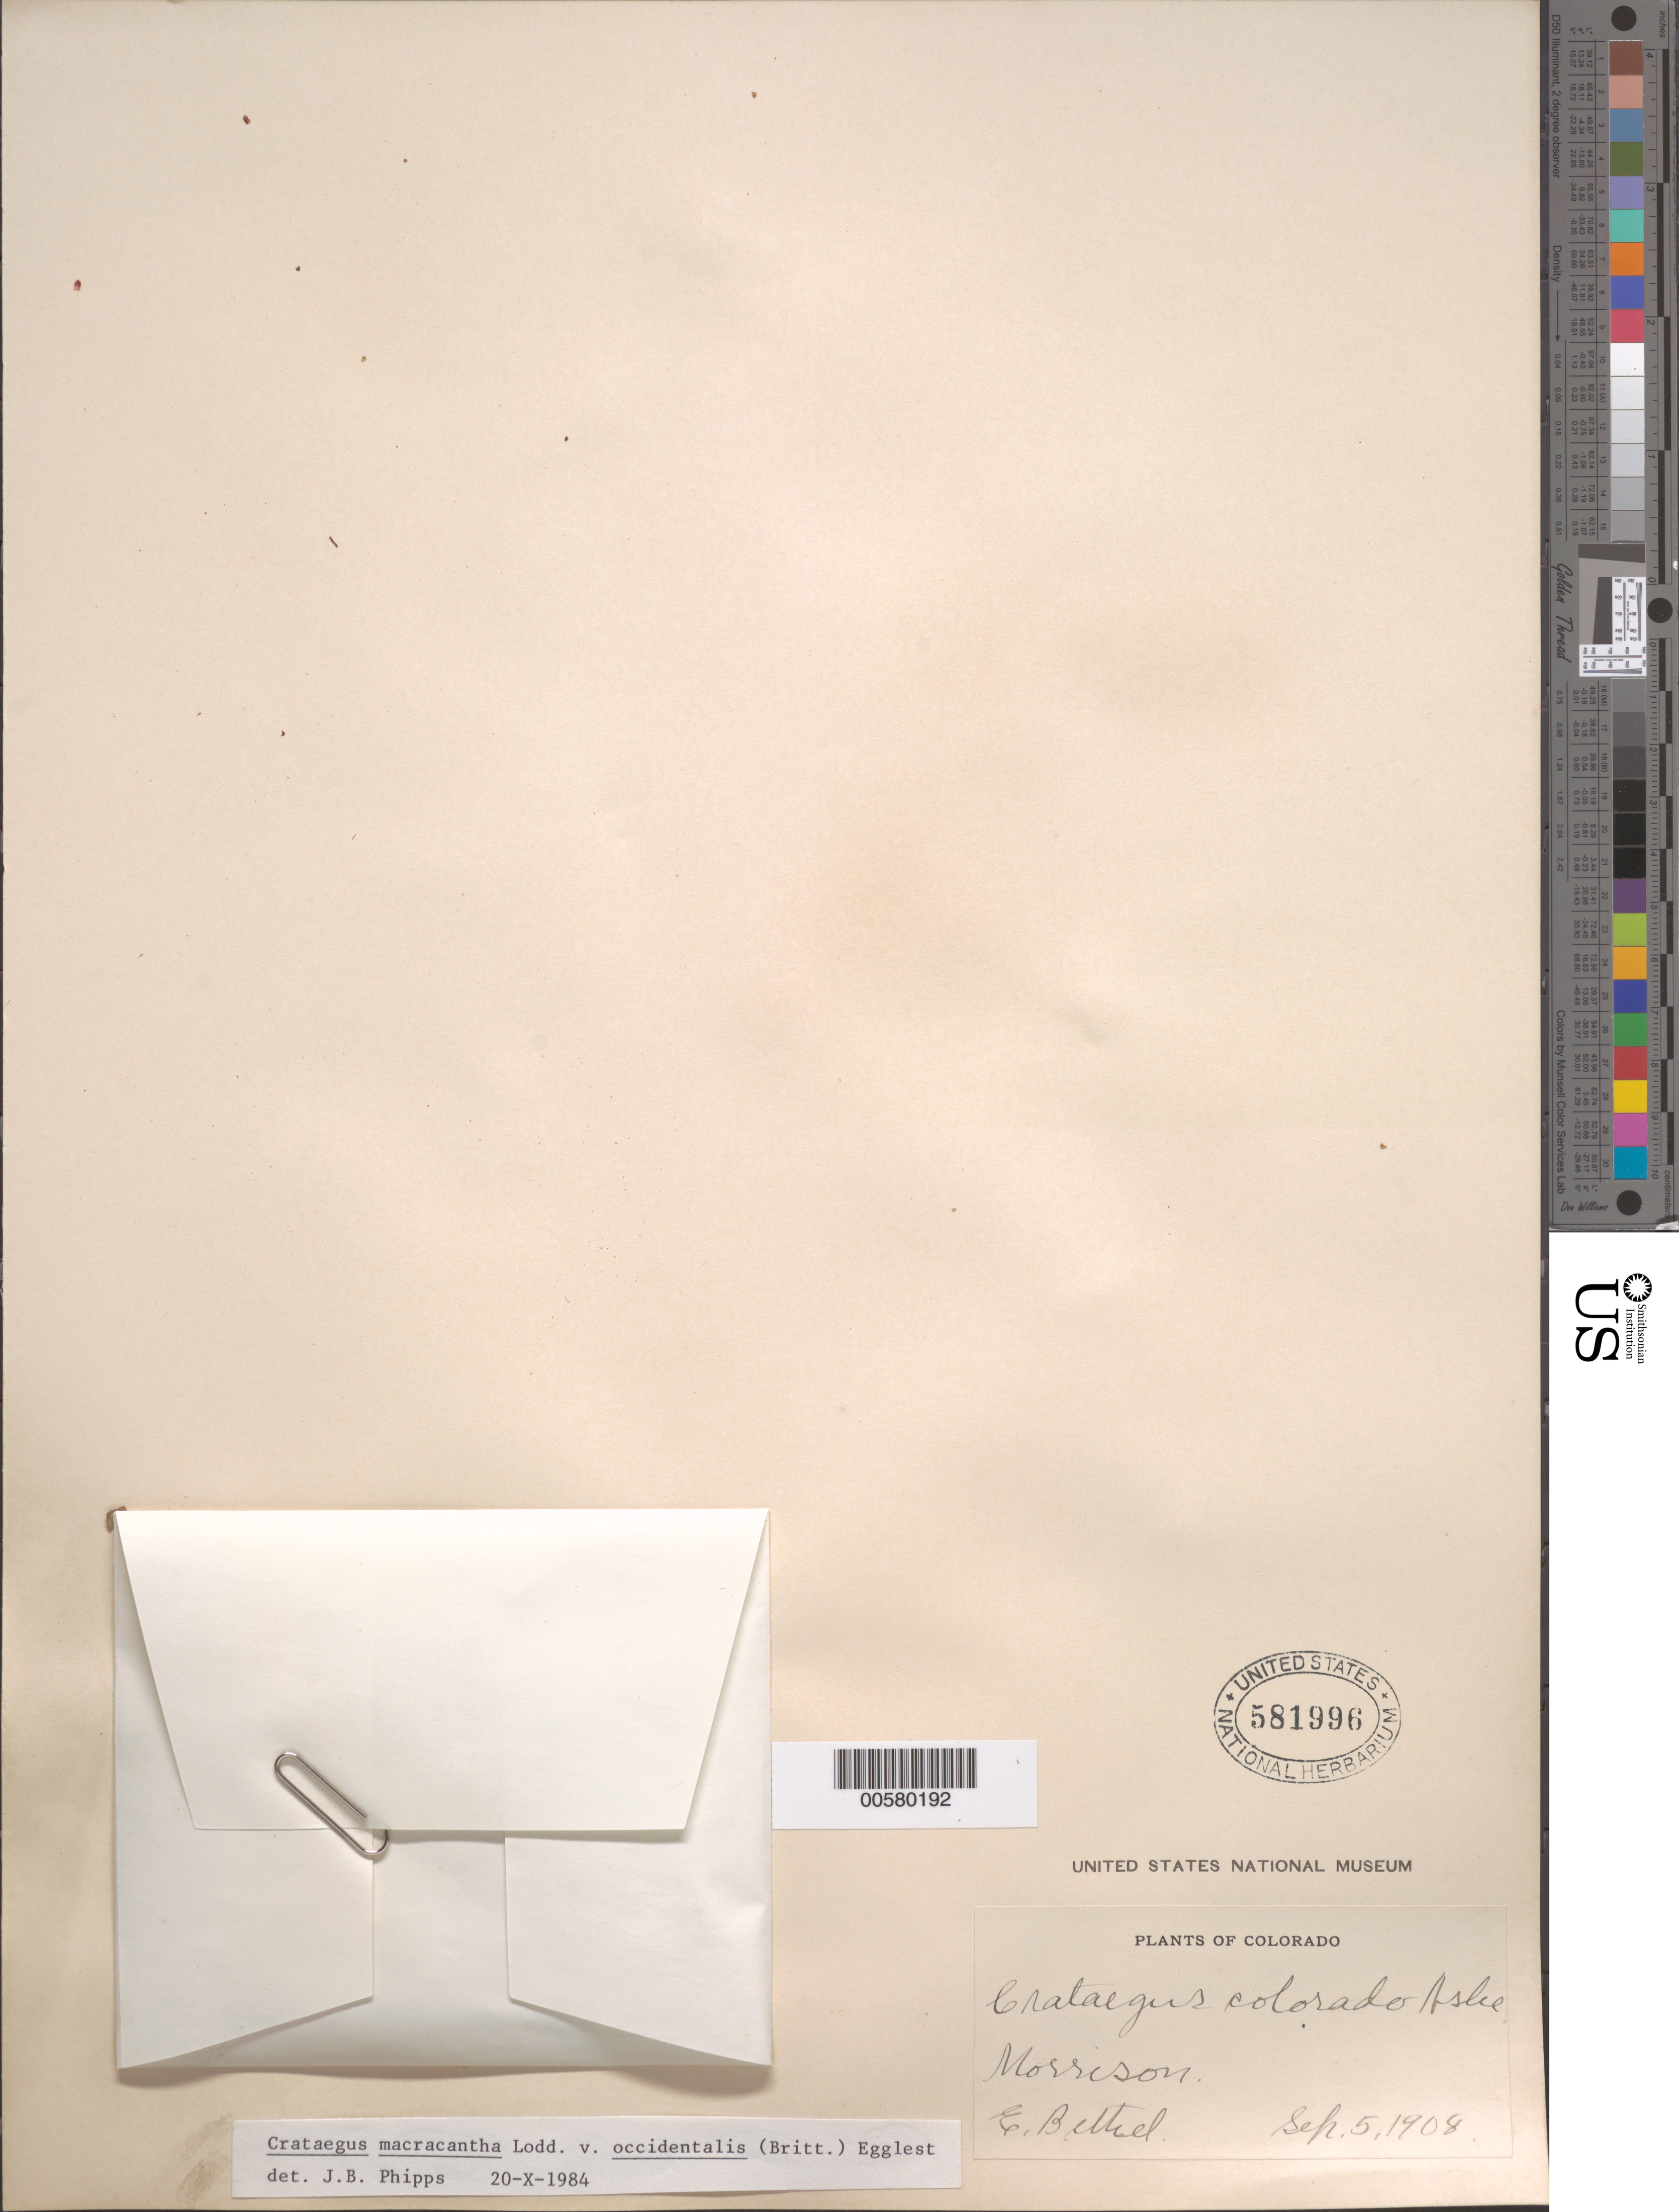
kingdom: Plantae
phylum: Tracheophyta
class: Magnoliopsida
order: Rosales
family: Rosaceae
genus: Crataegus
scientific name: Crataegus macracantha var. occidentalis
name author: (Britton) Eggl.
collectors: E. Bethel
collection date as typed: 05 Sep 1908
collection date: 1908-09-05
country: United States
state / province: Colorado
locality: Morrison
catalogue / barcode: US 581996